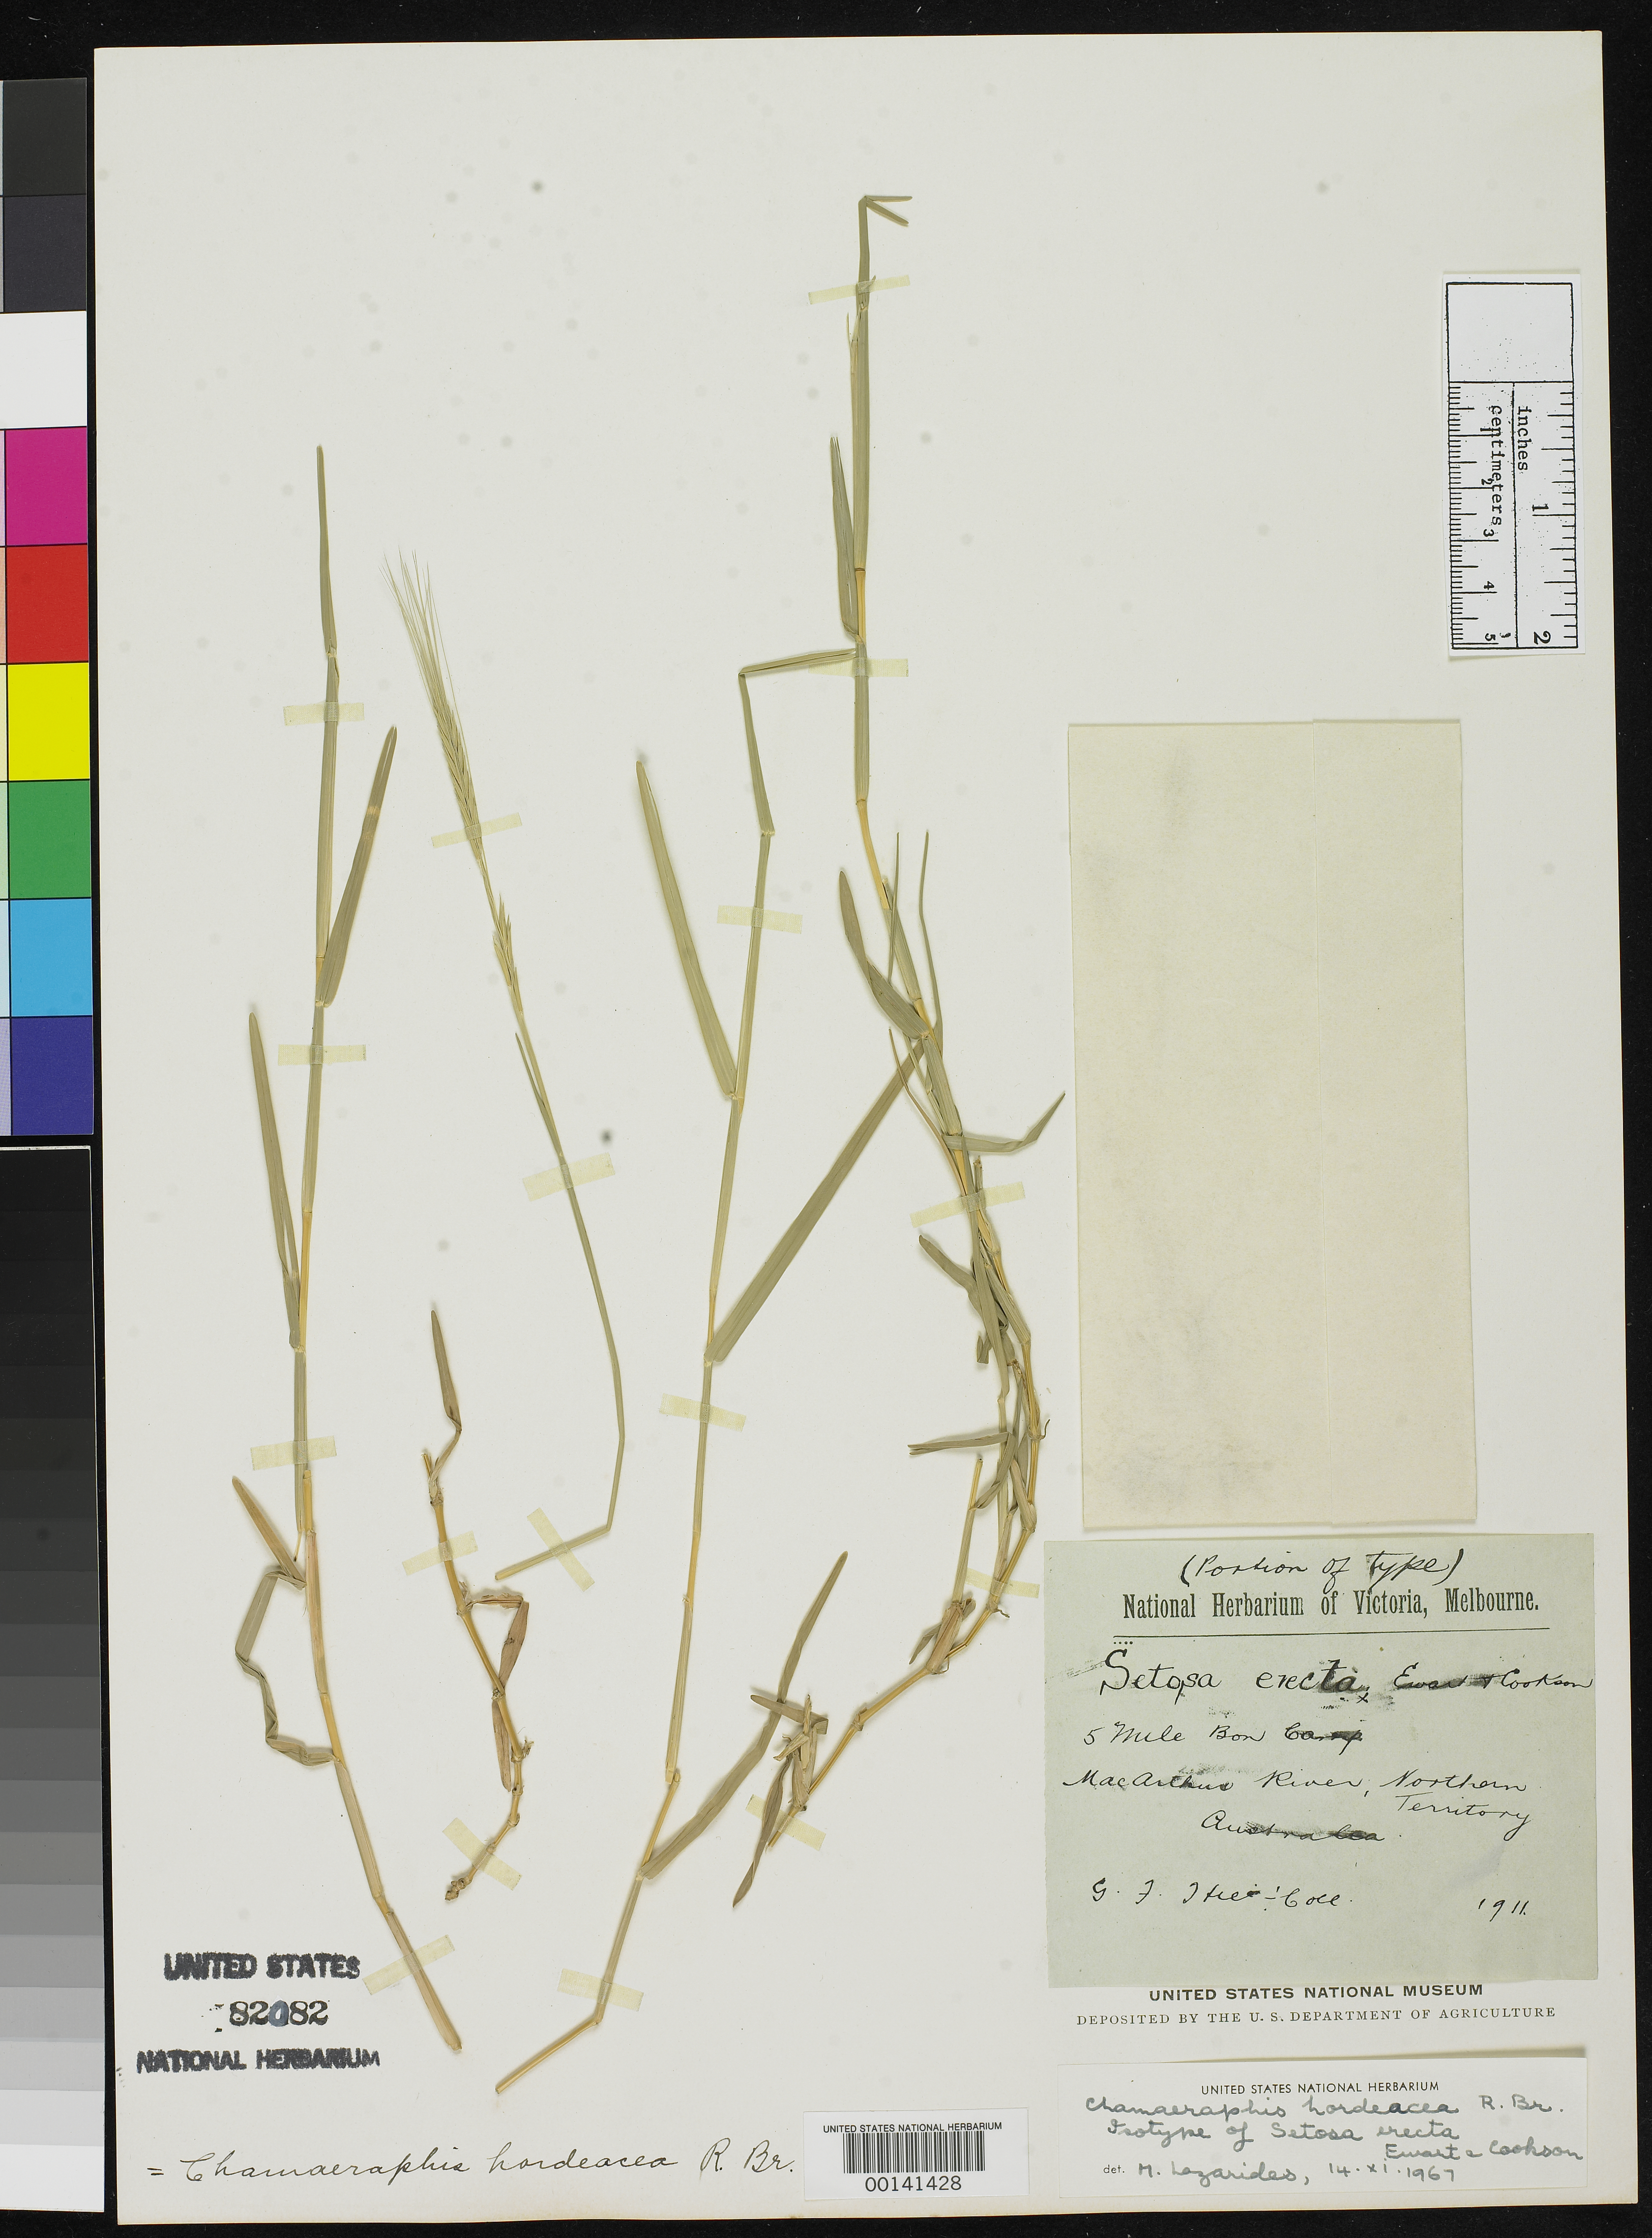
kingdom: Plantae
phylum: Tracheophyta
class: Liliopsida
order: Poales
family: Poaceae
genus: Setosa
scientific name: Setosa erecta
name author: Ewart & Cookson in Ewart & O.B. Davies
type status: Isotype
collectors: G. Hill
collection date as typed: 1911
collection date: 1911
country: Australia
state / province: Northern Territory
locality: Macarthur River, 5 Mile Bar camp.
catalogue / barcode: US 82082